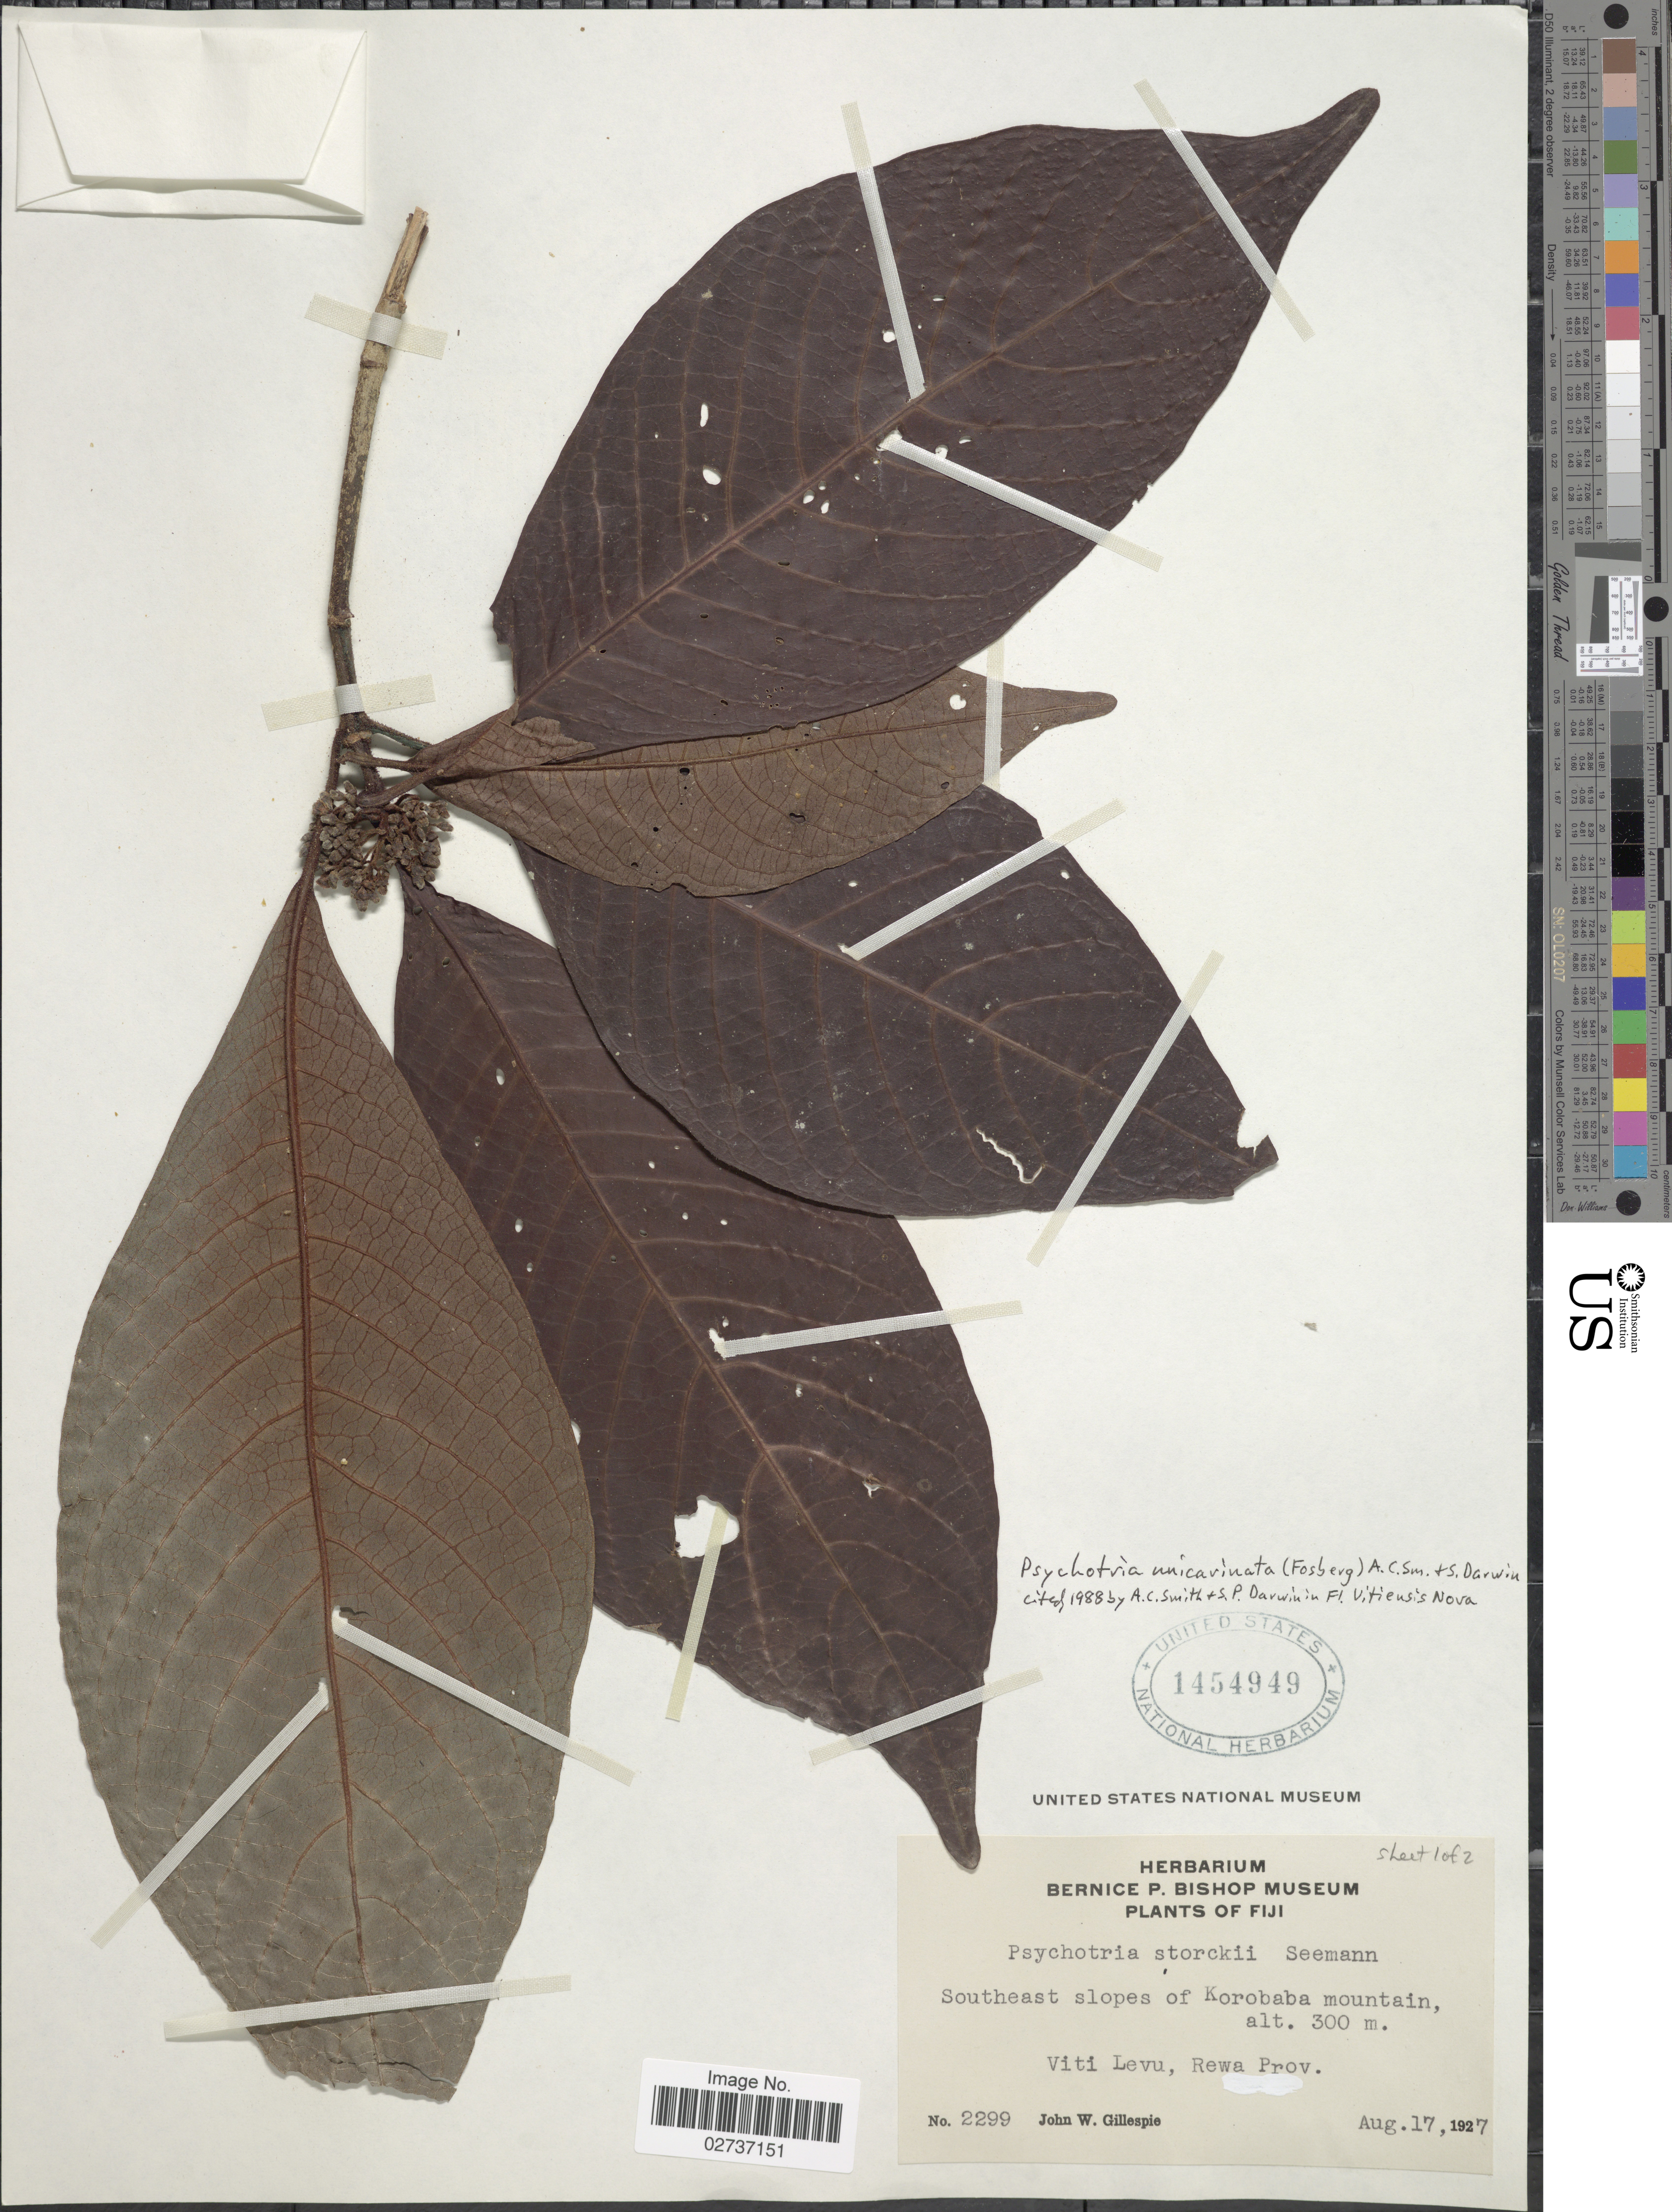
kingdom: Plantae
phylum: Tracheophyta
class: Magnoliopsida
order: Gentianales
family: Rubiaceae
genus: Psychotria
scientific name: Psychotria unicarinata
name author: (Fosberg) A.C. Sm. & S.P. Darwin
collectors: J. W. Gillespie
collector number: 2299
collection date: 1927-08-17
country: Fiji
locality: Southeast slopes of Korobaba Mountain, Viti Levu, Rewa Prov.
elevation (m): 300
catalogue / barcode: US 1454949